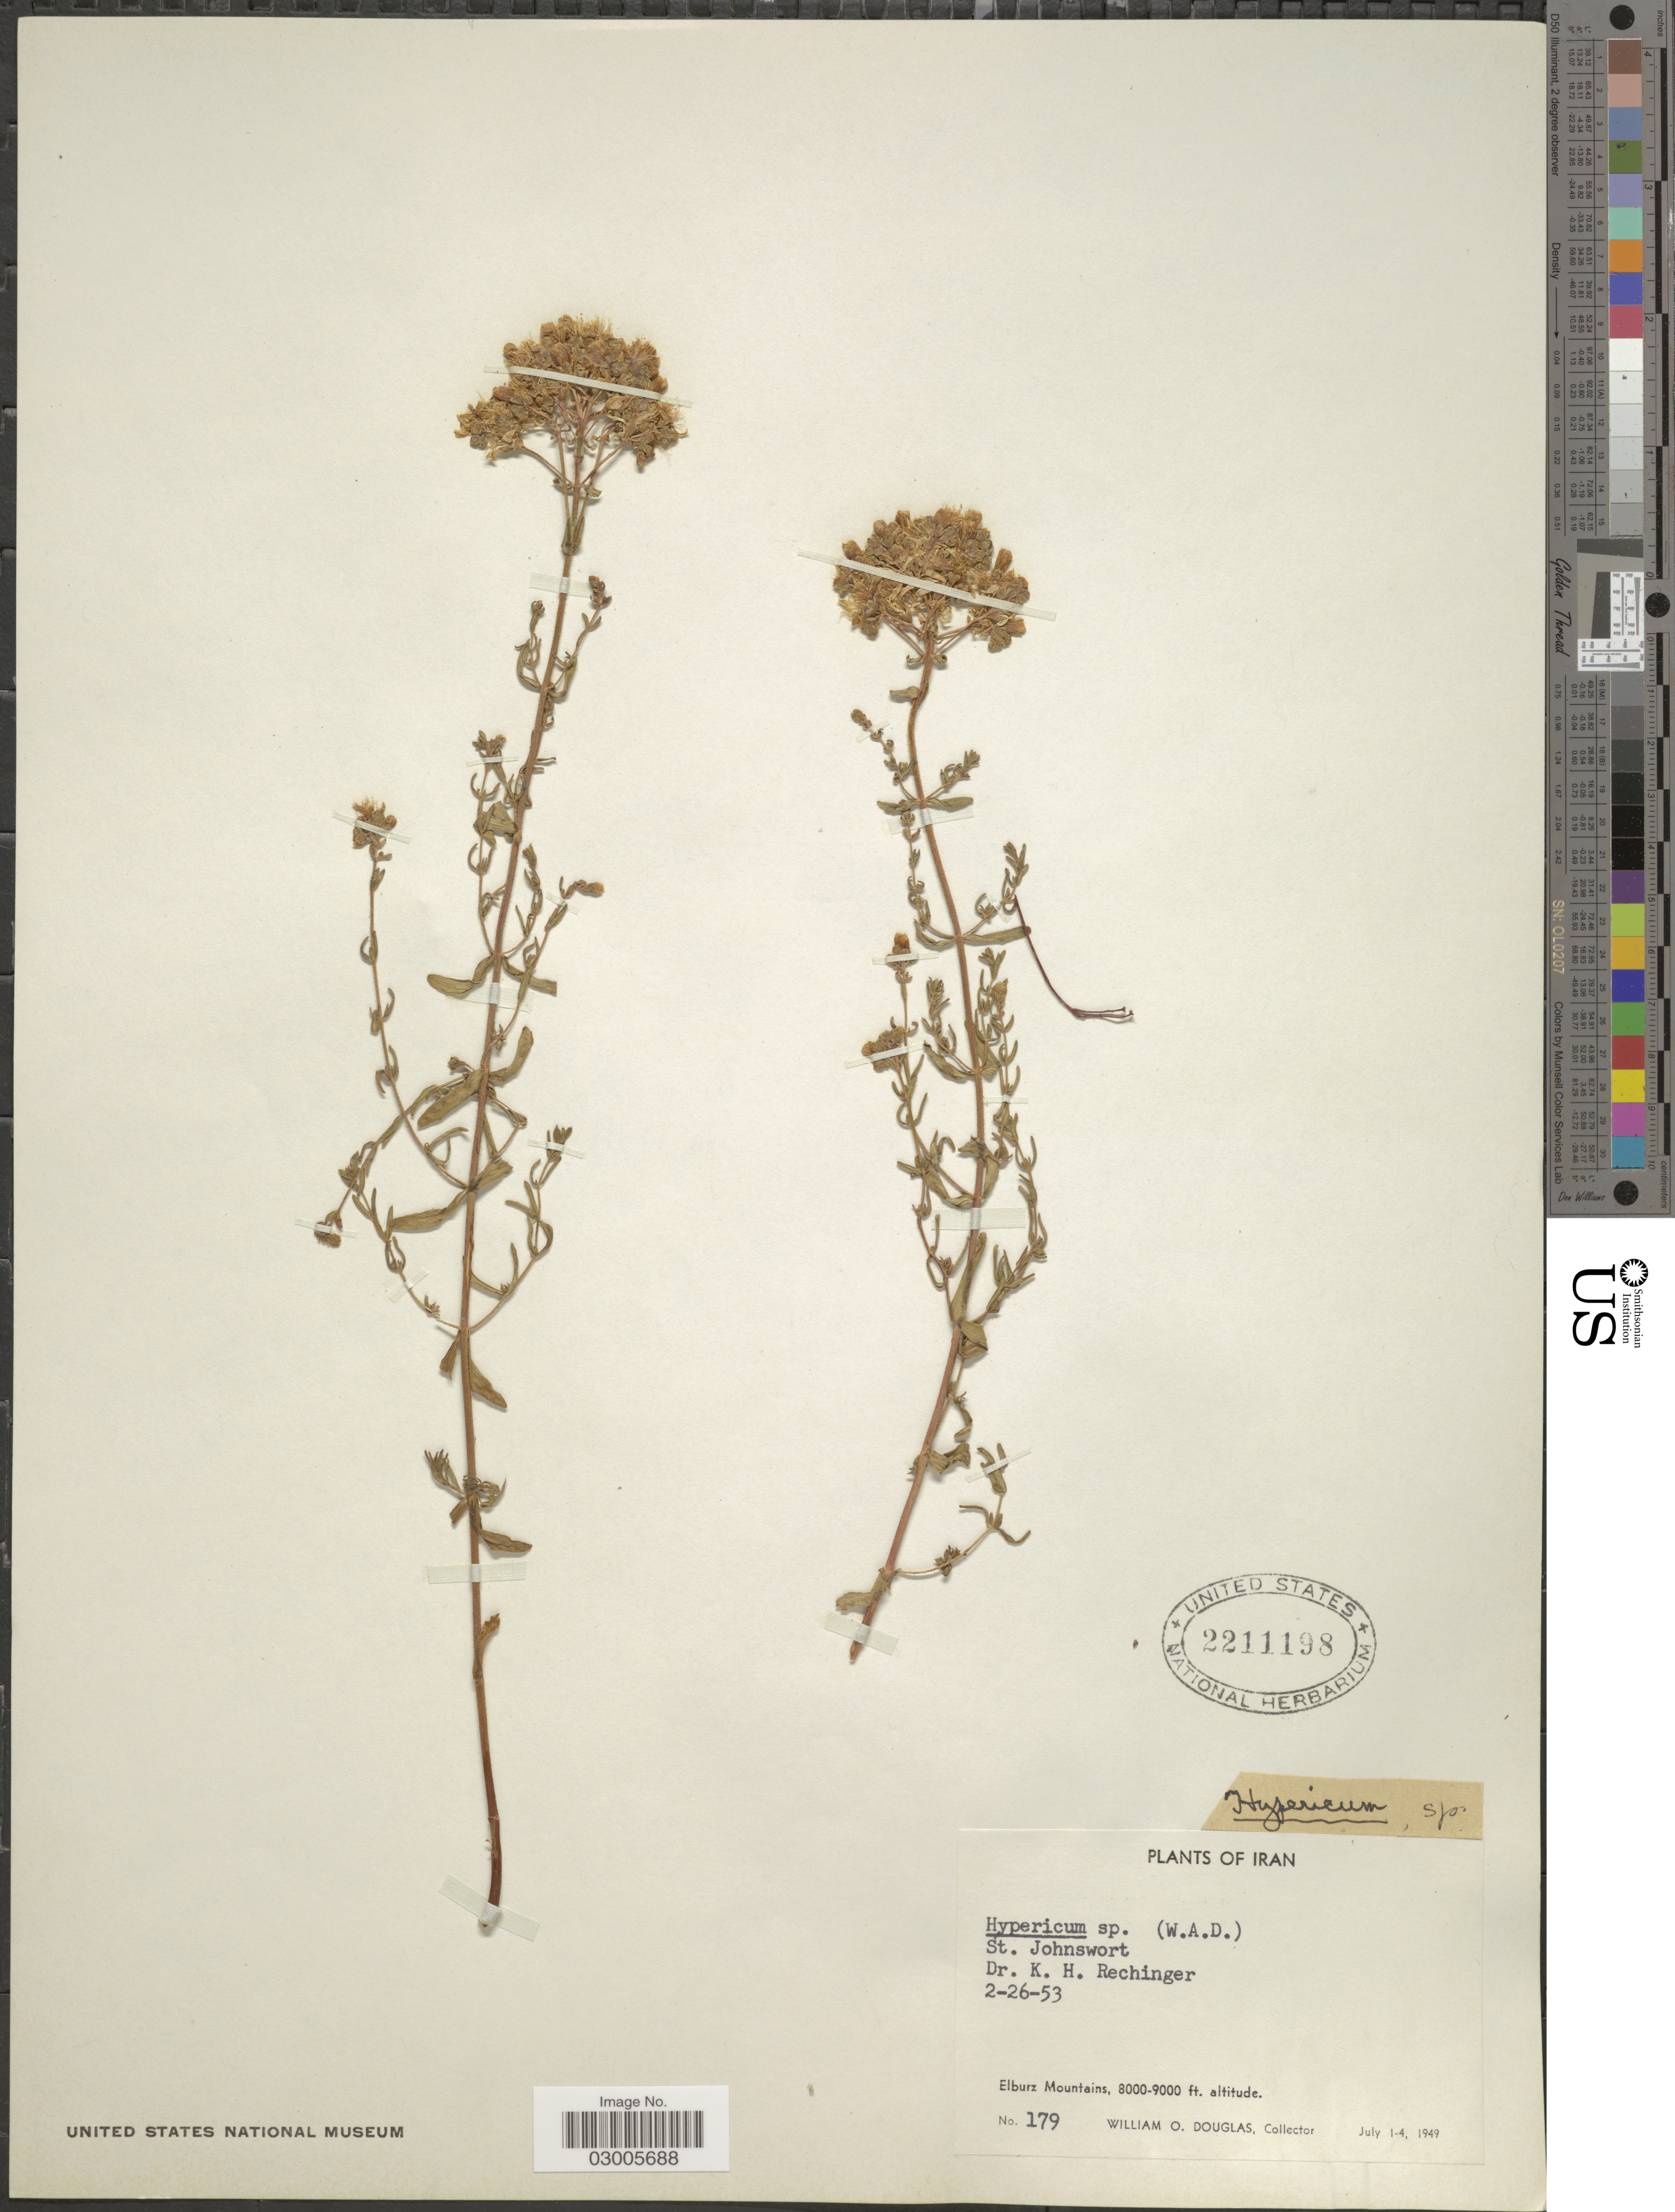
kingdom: Plantae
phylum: Tracheophyta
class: Magnoliopsida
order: Malpighiales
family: Hypericaceae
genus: Hypericum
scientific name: Hypericum sp.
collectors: W. Douglas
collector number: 179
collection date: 1949-07-01/1949-07-04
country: Iran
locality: Elburz Mountains.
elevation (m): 2438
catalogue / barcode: US 2211198